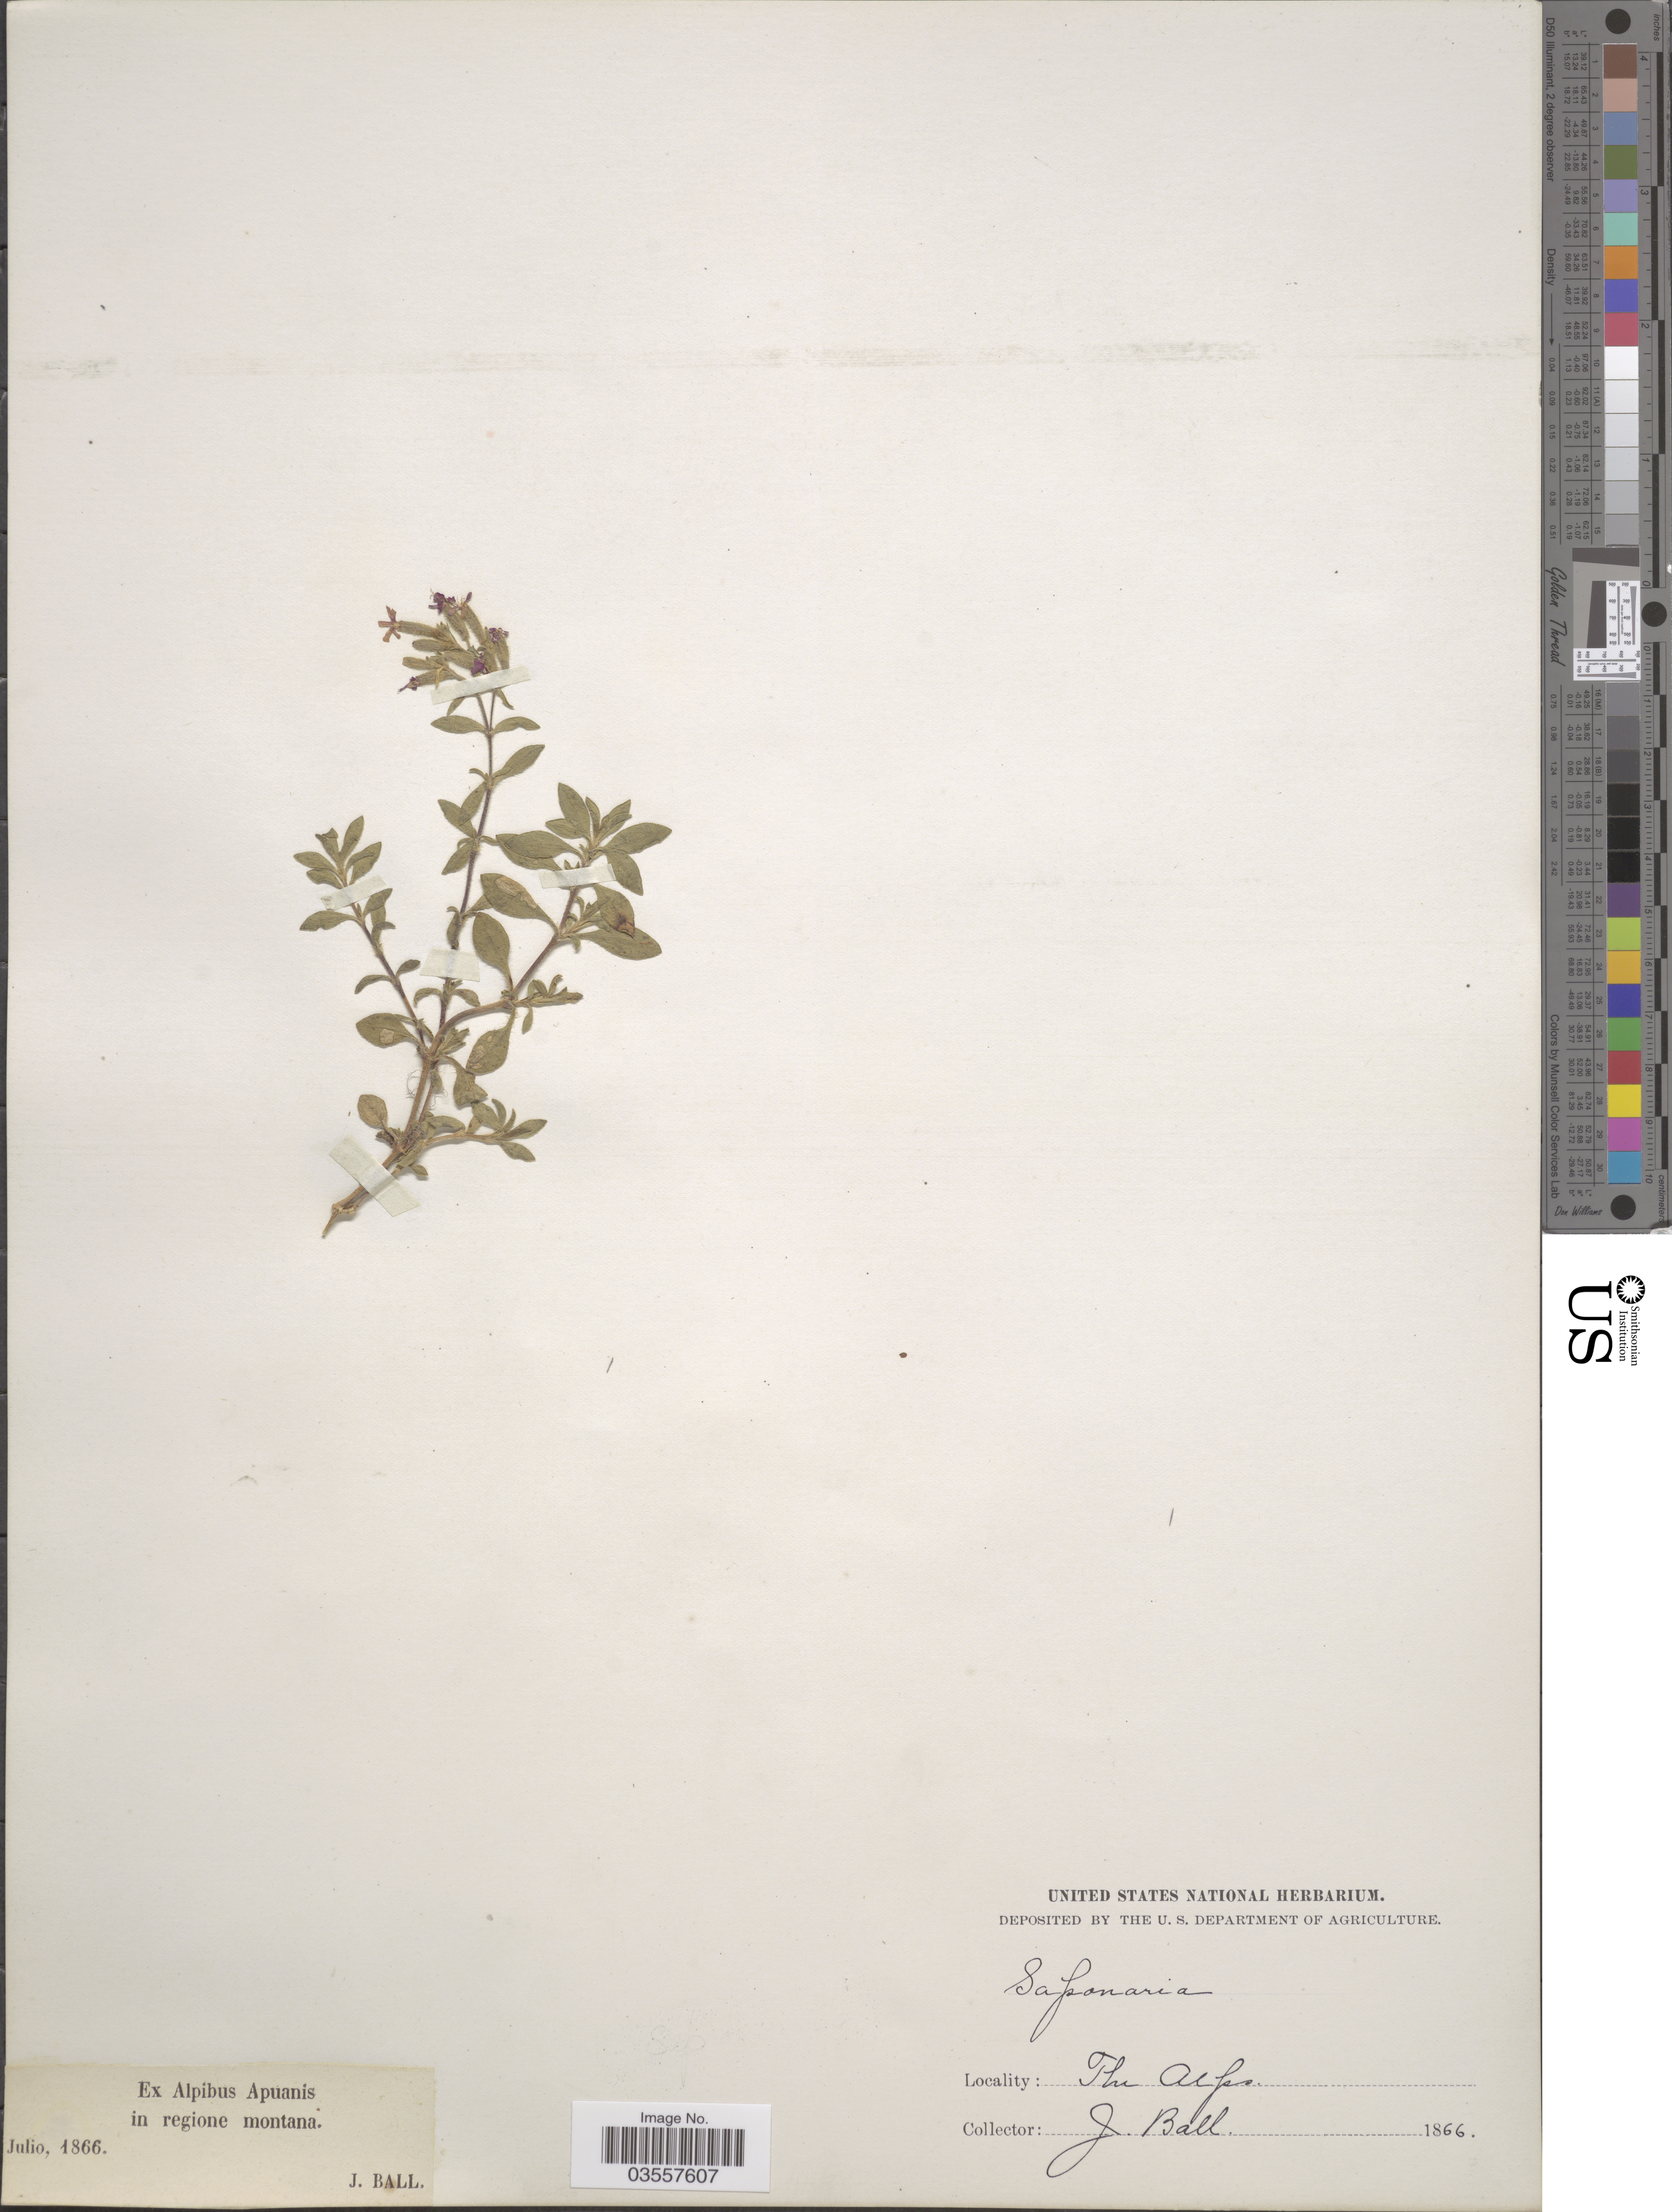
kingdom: Plantae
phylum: Tracheophyta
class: Magnoliopsida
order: Caryophyllales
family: Caryophyllaceae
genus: Saponaria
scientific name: Saponaria sp.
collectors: J. Ball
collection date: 1866-07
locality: Ex Alpibus Apuanis in regione montana. The Alpes.